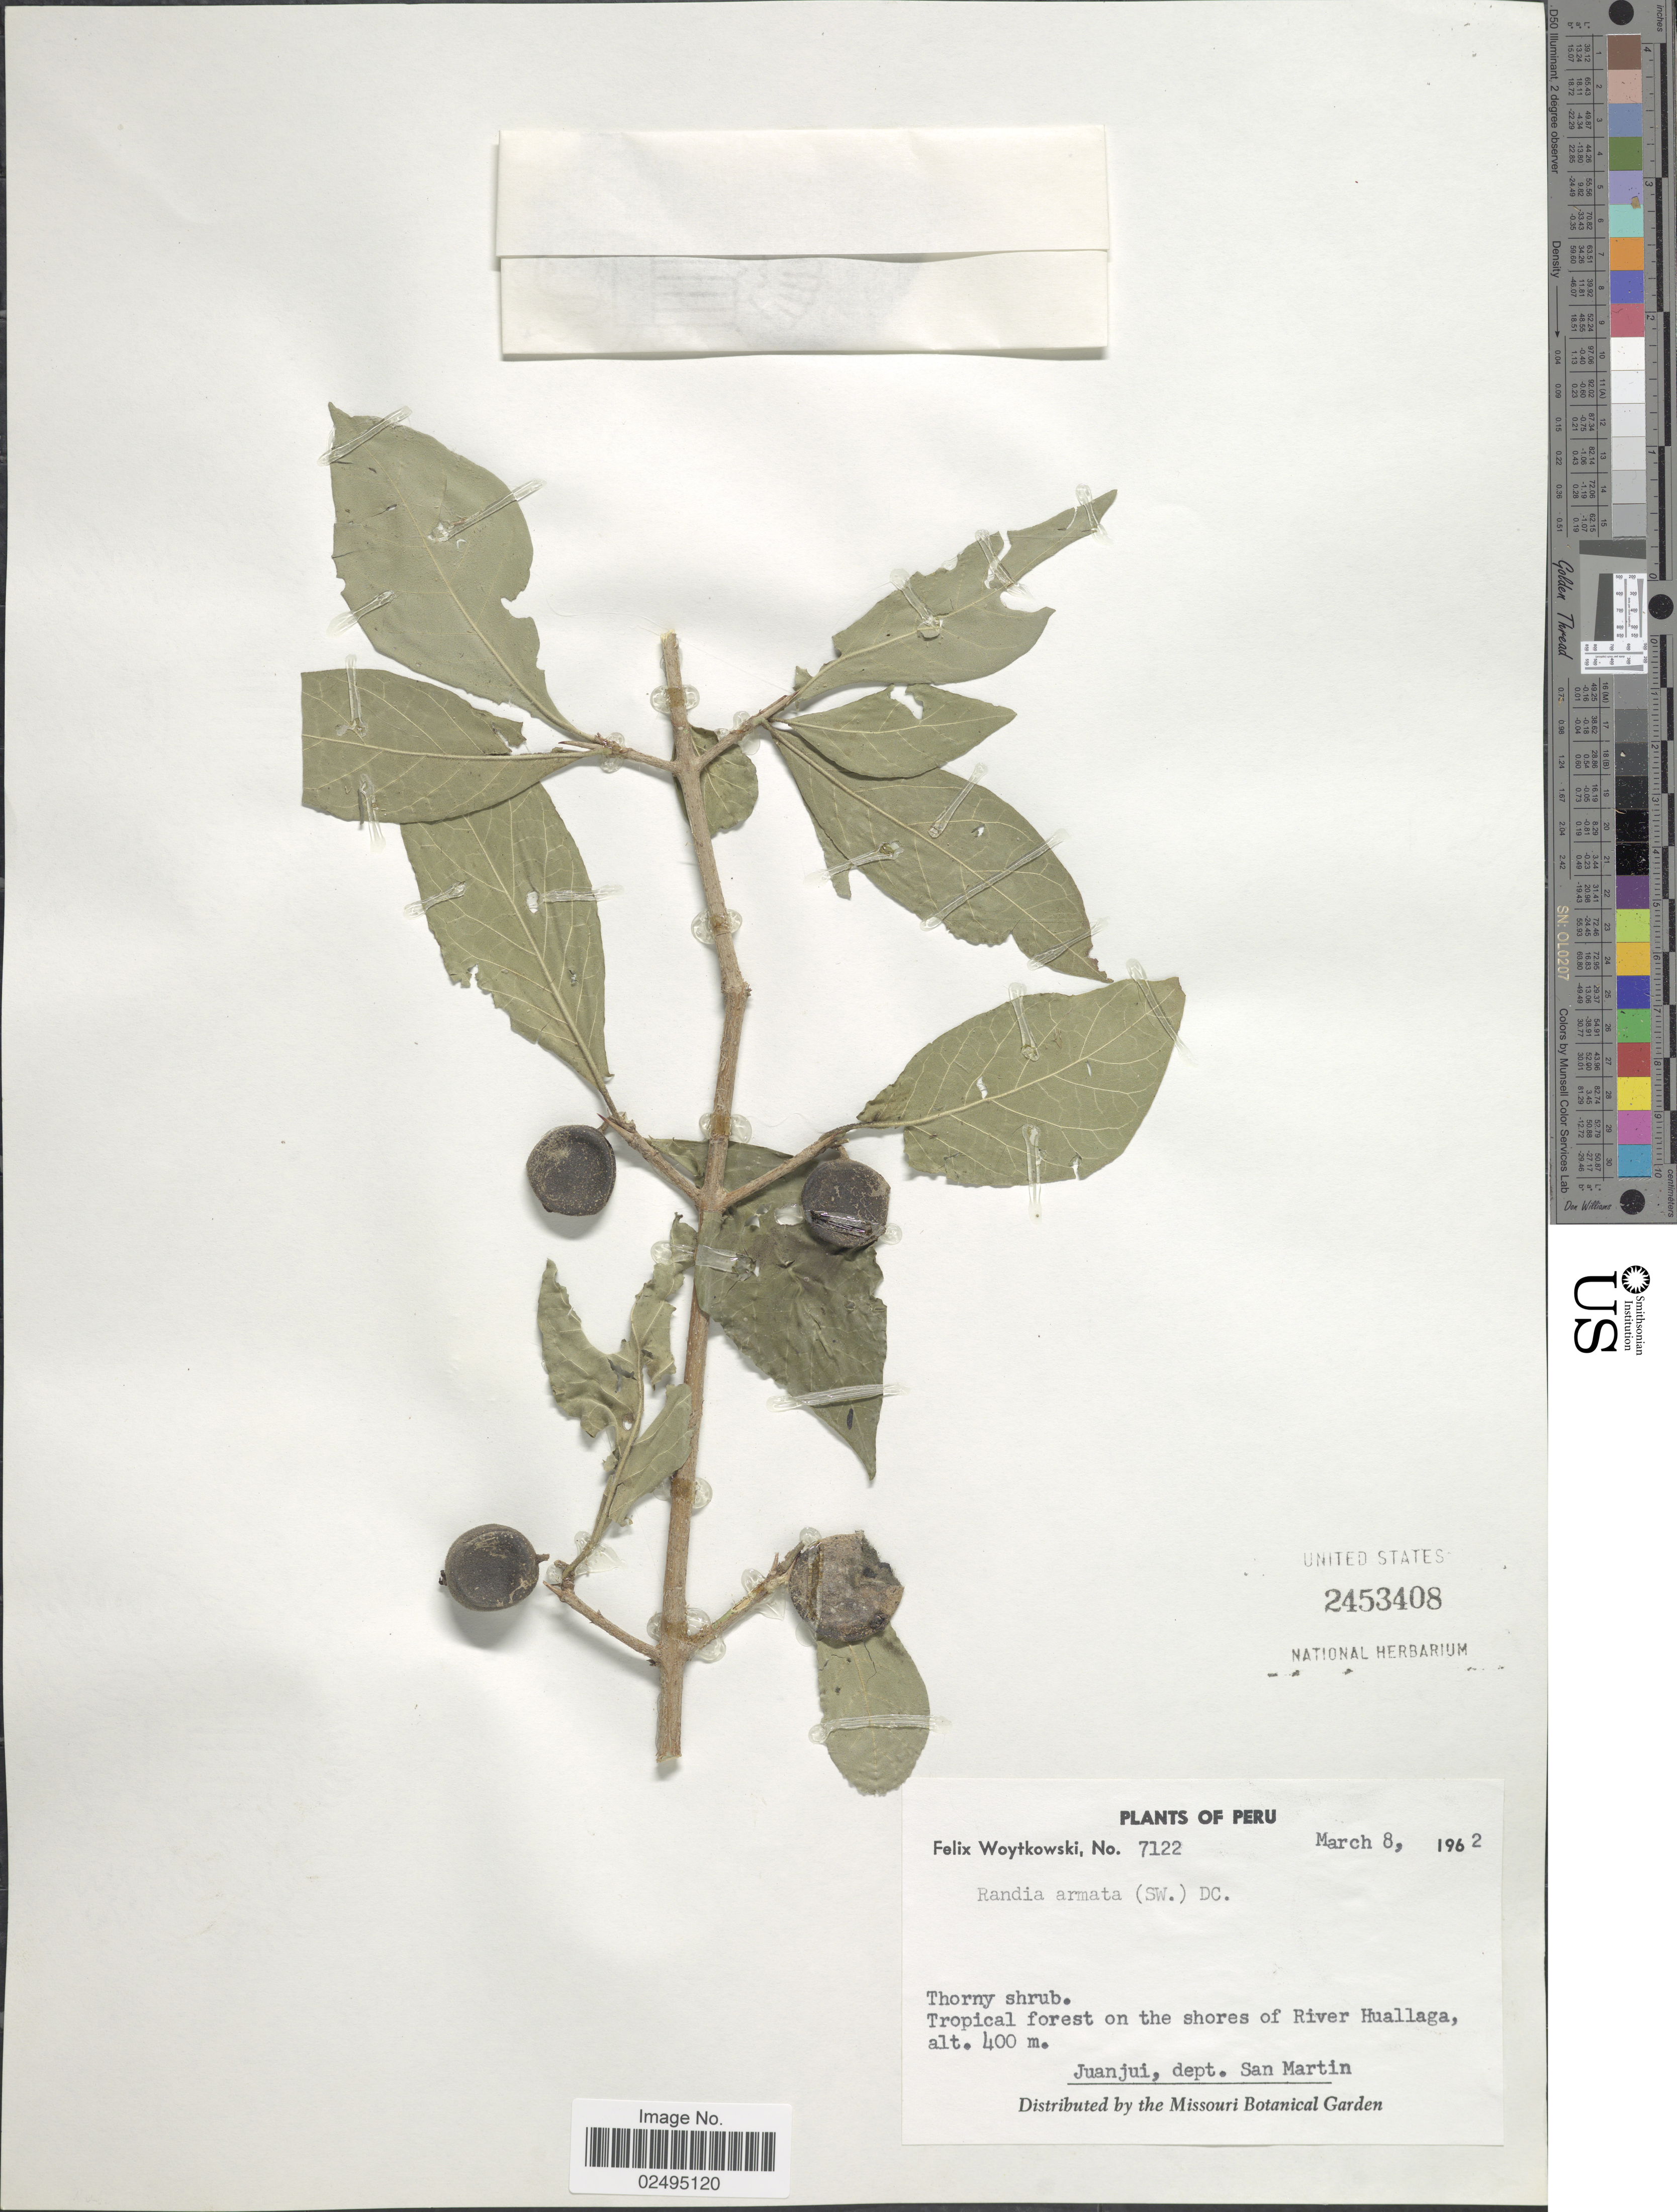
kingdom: Plantae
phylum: Tracheophyta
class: Magnoliopsida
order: Gentianales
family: Rubiaceae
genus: Randia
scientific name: Randia armata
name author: (Sw.) DC.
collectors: F. Woytkowski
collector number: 7122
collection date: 1962-03-08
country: Peru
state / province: San Martín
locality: Tropical Forest on the shores of River Huallaga, Juanjui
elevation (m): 400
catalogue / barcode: US 2453408